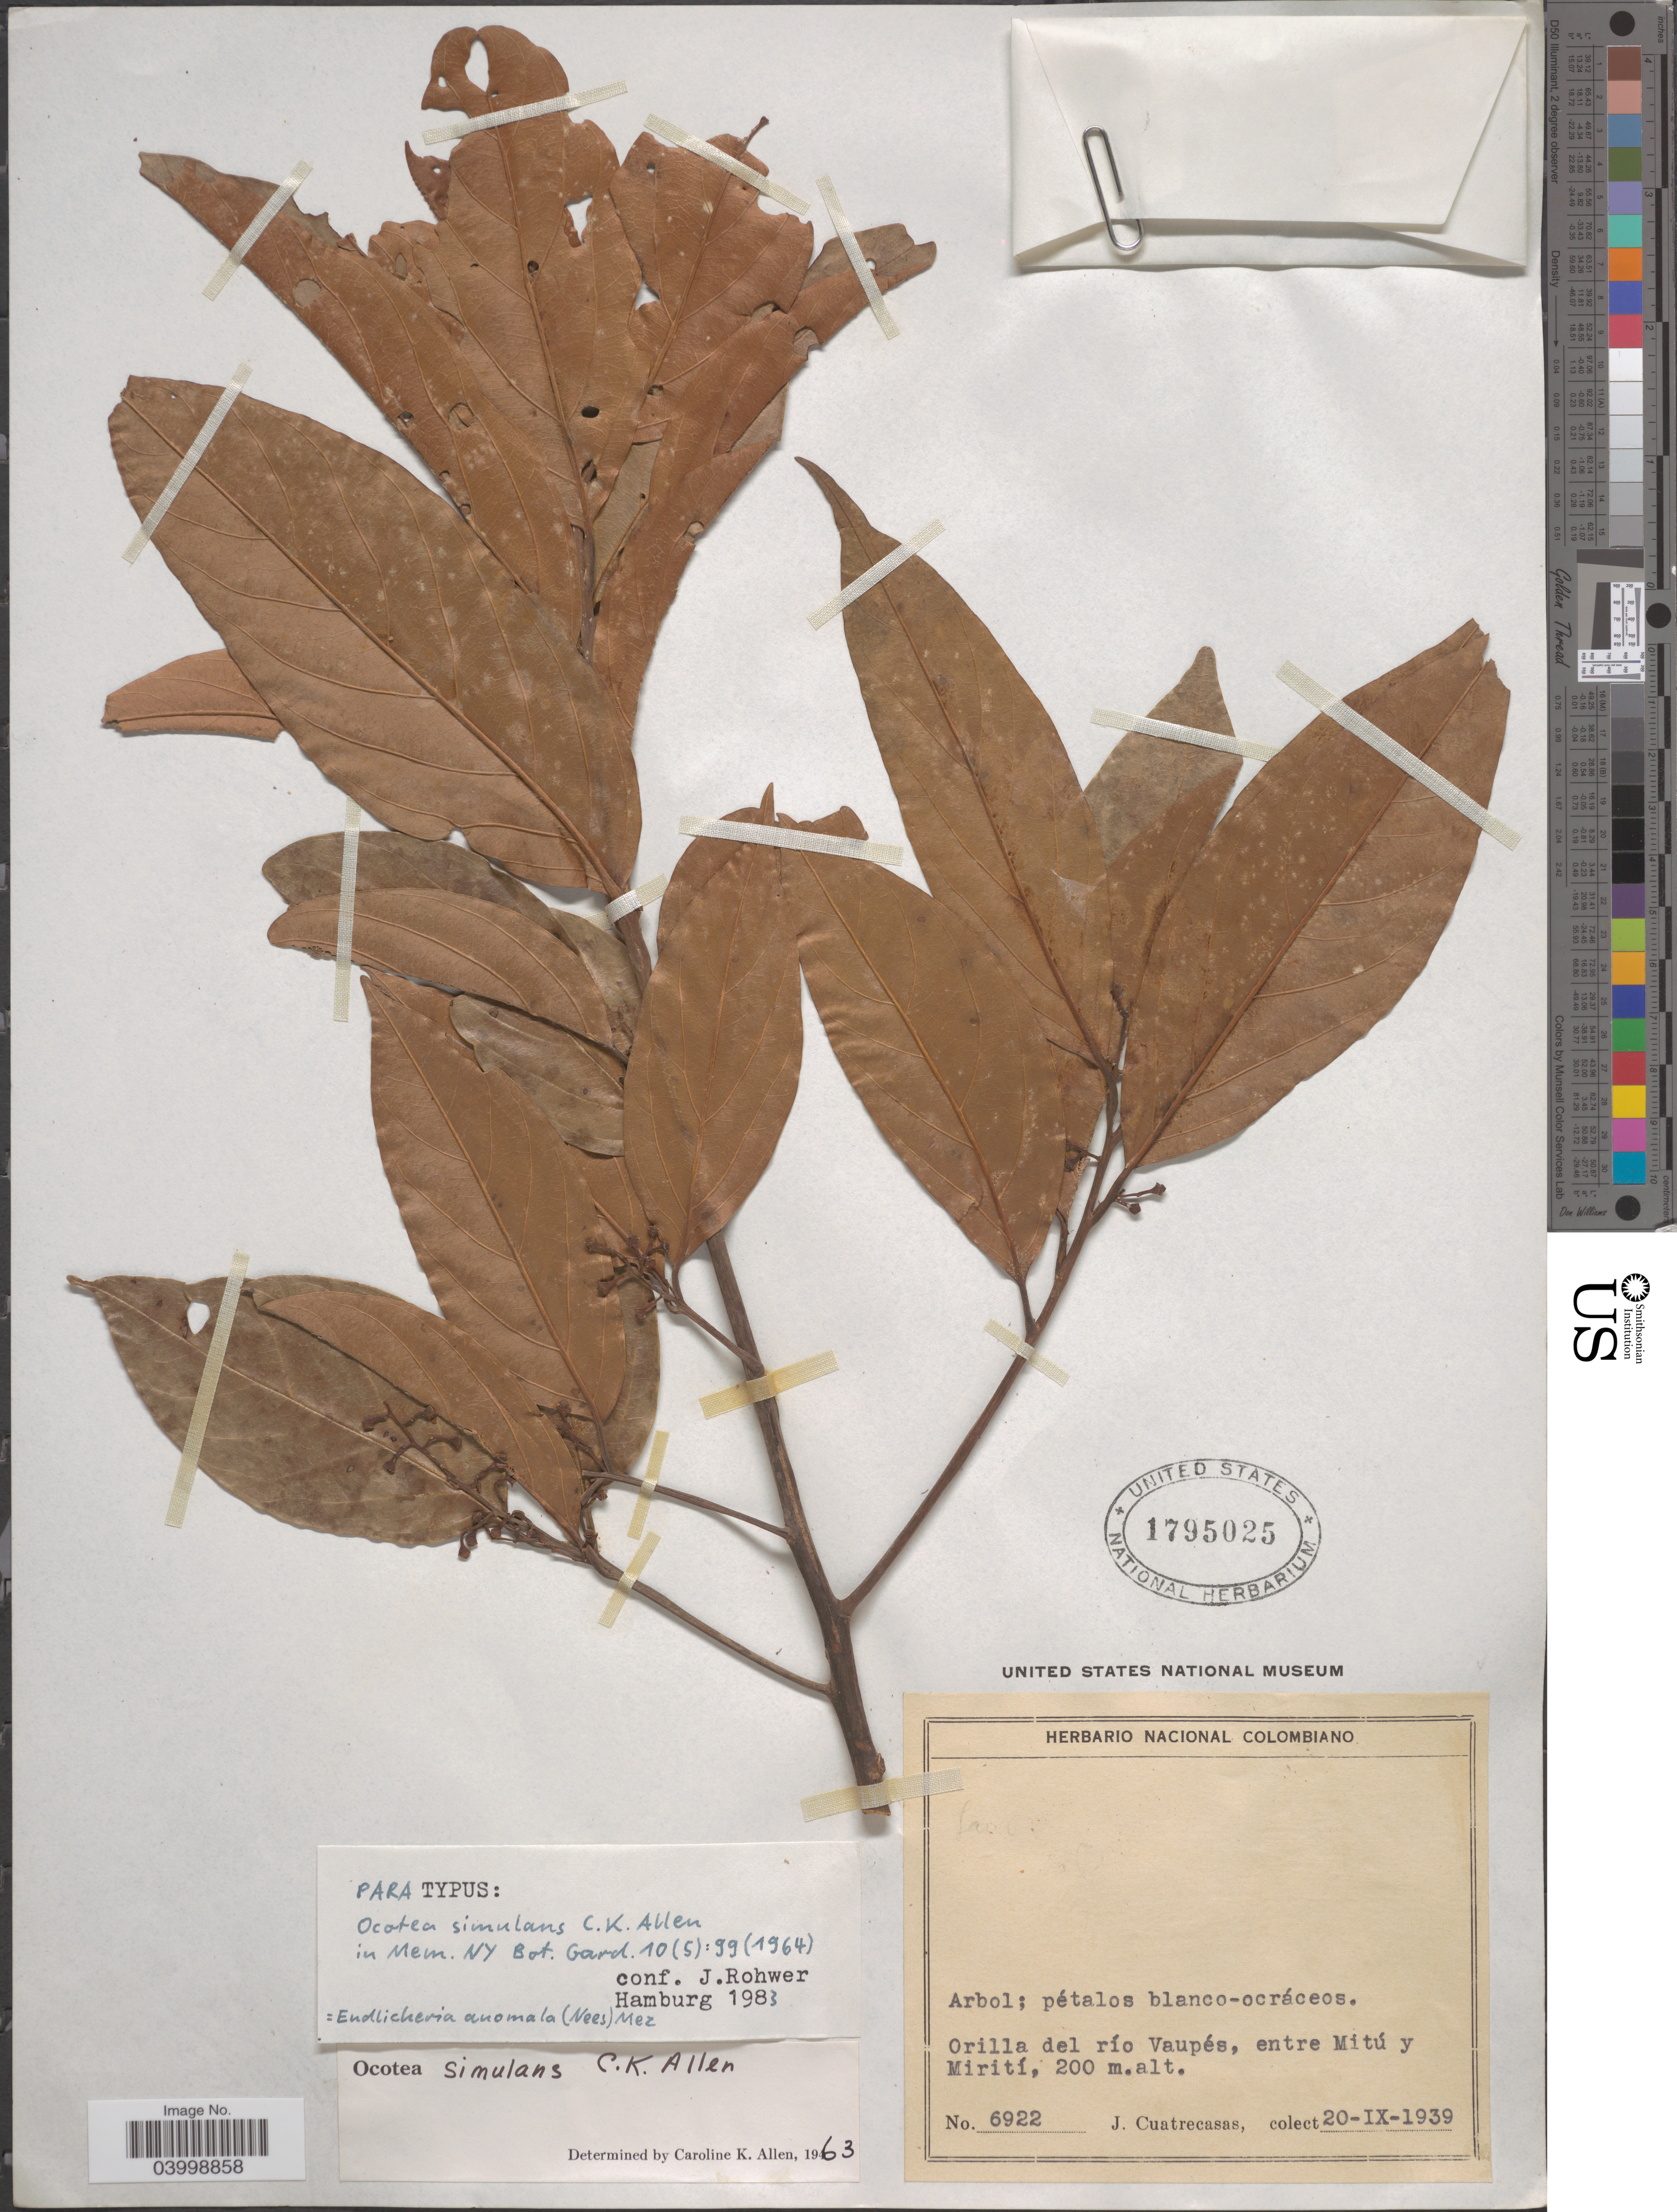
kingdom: Plantae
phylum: Tracheophyta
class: Magnoliopsida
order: Laurales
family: Lauraceae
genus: Endlicheria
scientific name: Endlicheria anomala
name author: Nees ex Meisn.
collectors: J. Cuatrecasas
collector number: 6922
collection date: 1939-09-20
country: Colombia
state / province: Vaupés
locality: Orillas del río Vaupés, entre Mitú y Mirití.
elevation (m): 200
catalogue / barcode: US 1795025